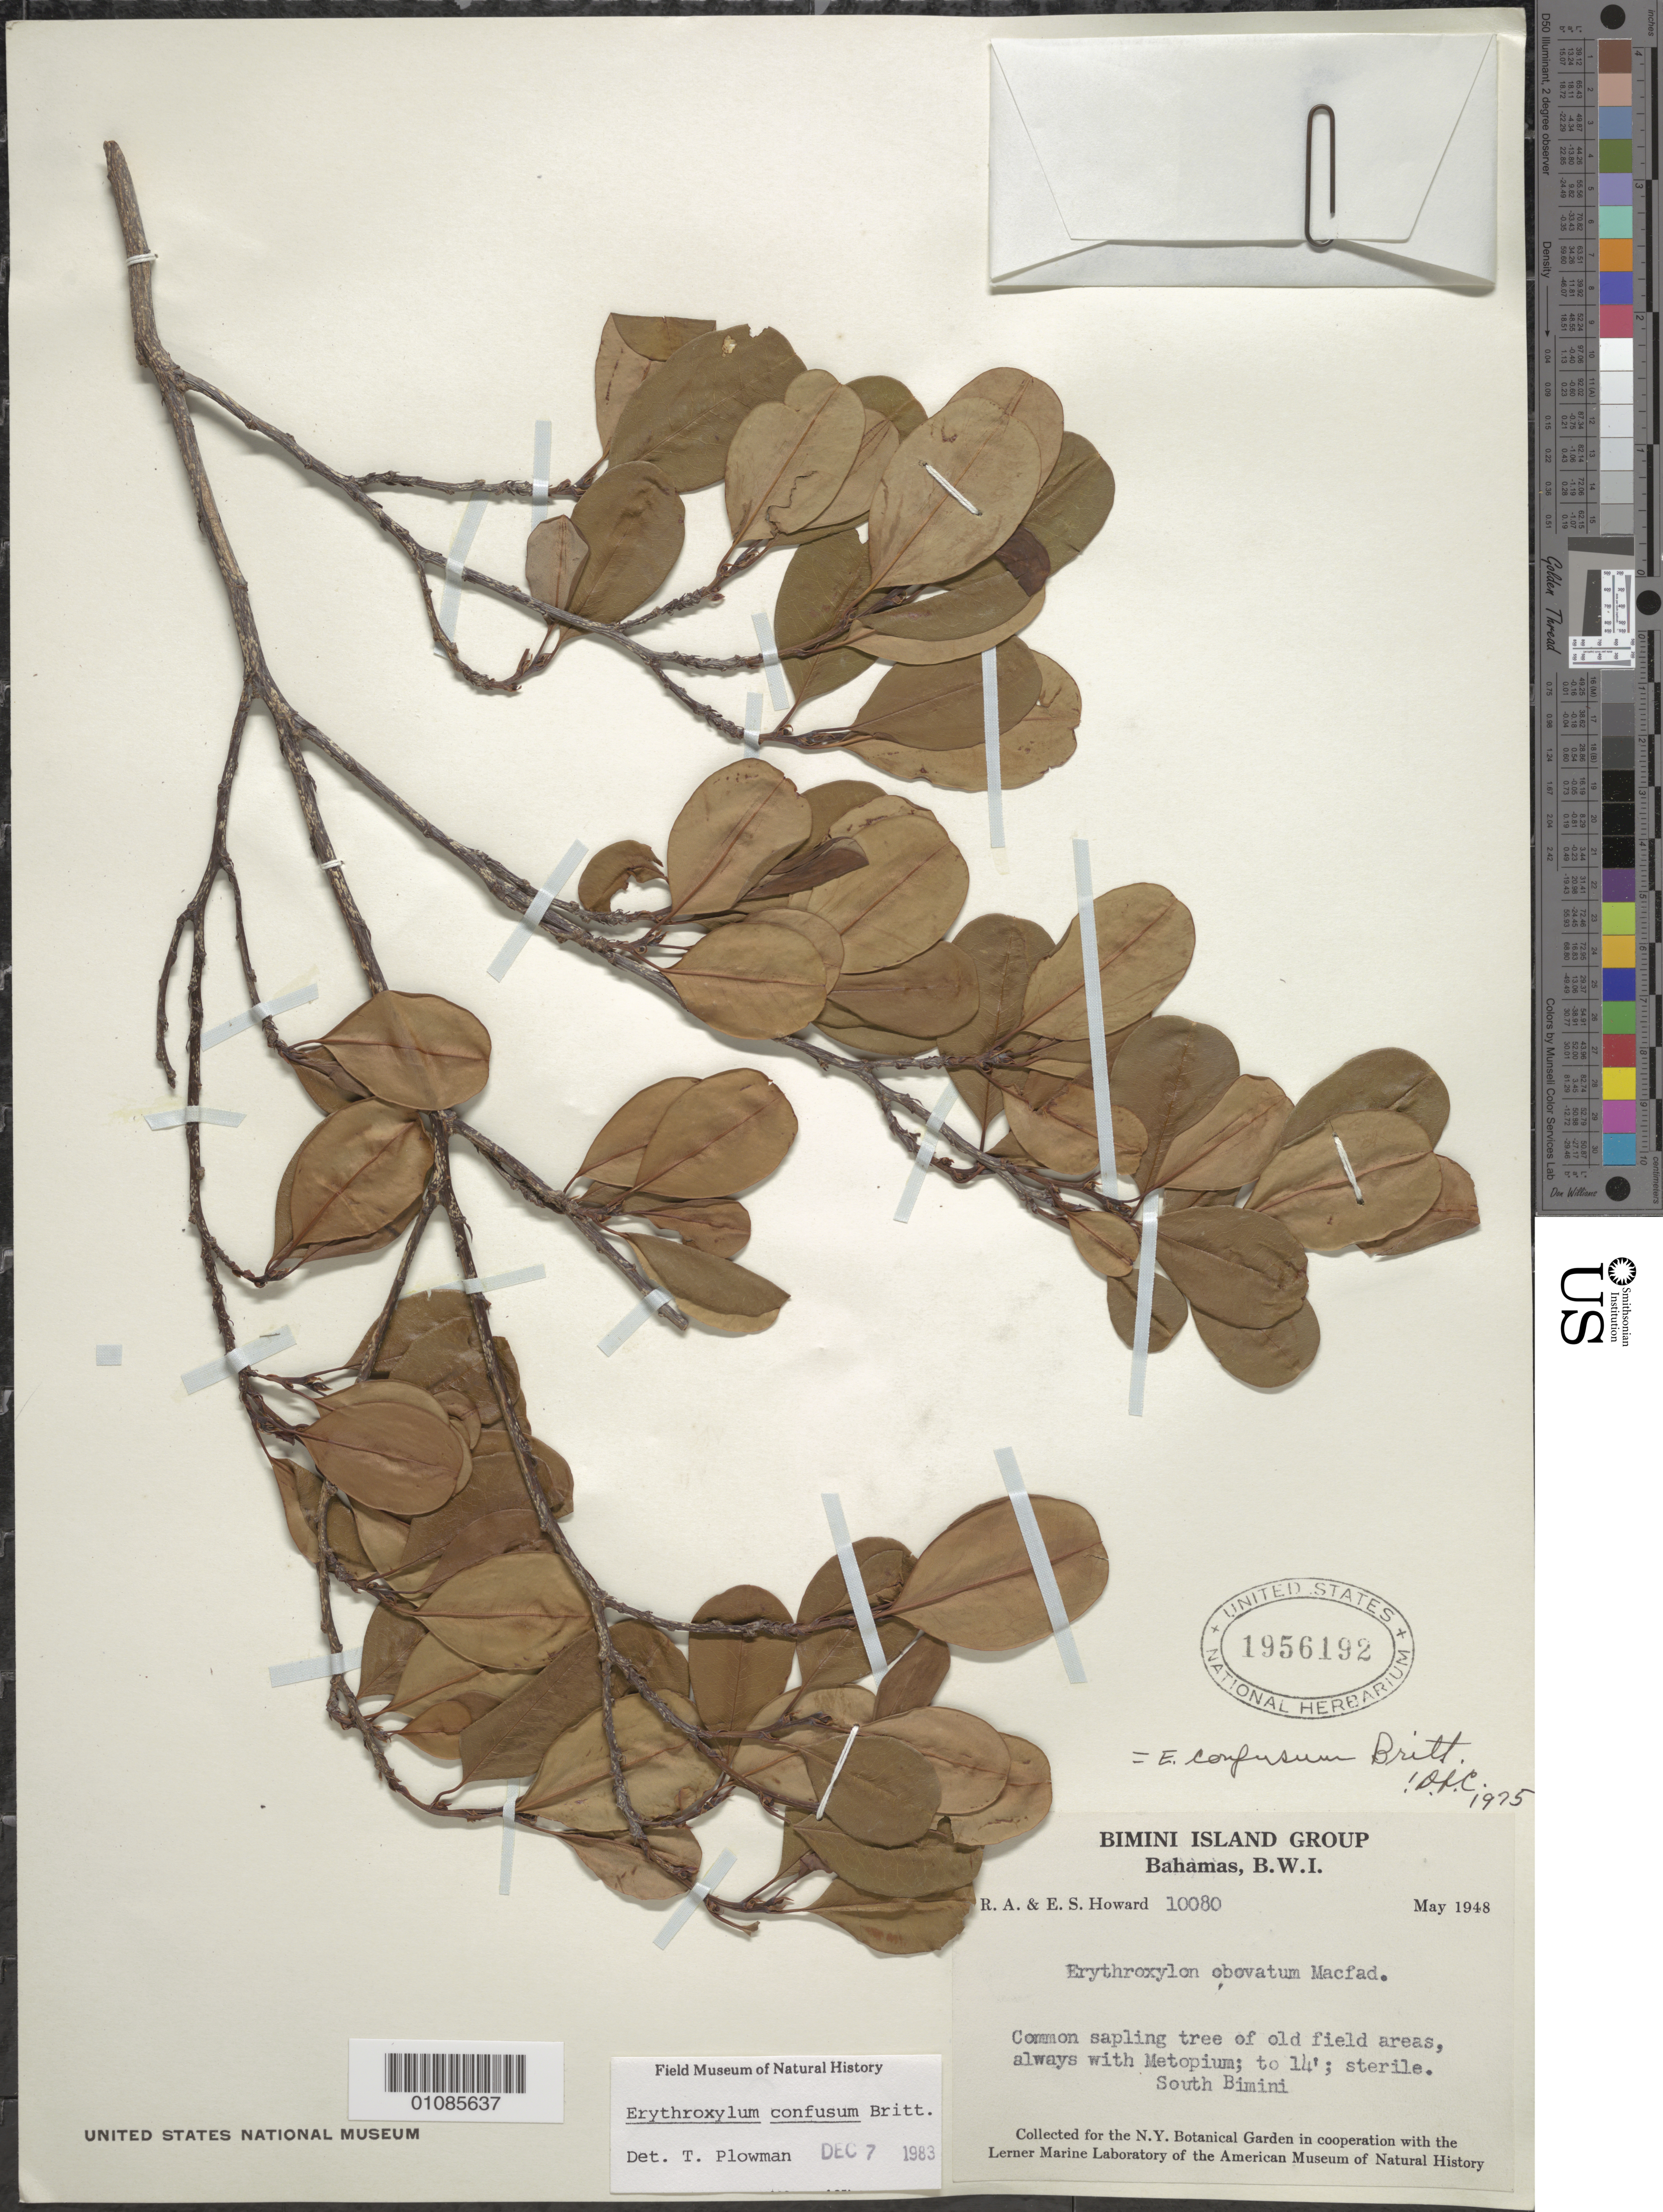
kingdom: Plantae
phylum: Tracheophyta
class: Magnoliopsida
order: Malpighiales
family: Erythroxylaceae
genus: Erythroxylum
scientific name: Erythroxylum confusum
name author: Britton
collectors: R. A. Howard & E. S. Howard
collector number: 10080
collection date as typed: May 1948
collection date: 1948-05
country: Bahamas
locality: common sapling tree of old field areas, always with metopium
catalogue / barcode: US 1956192